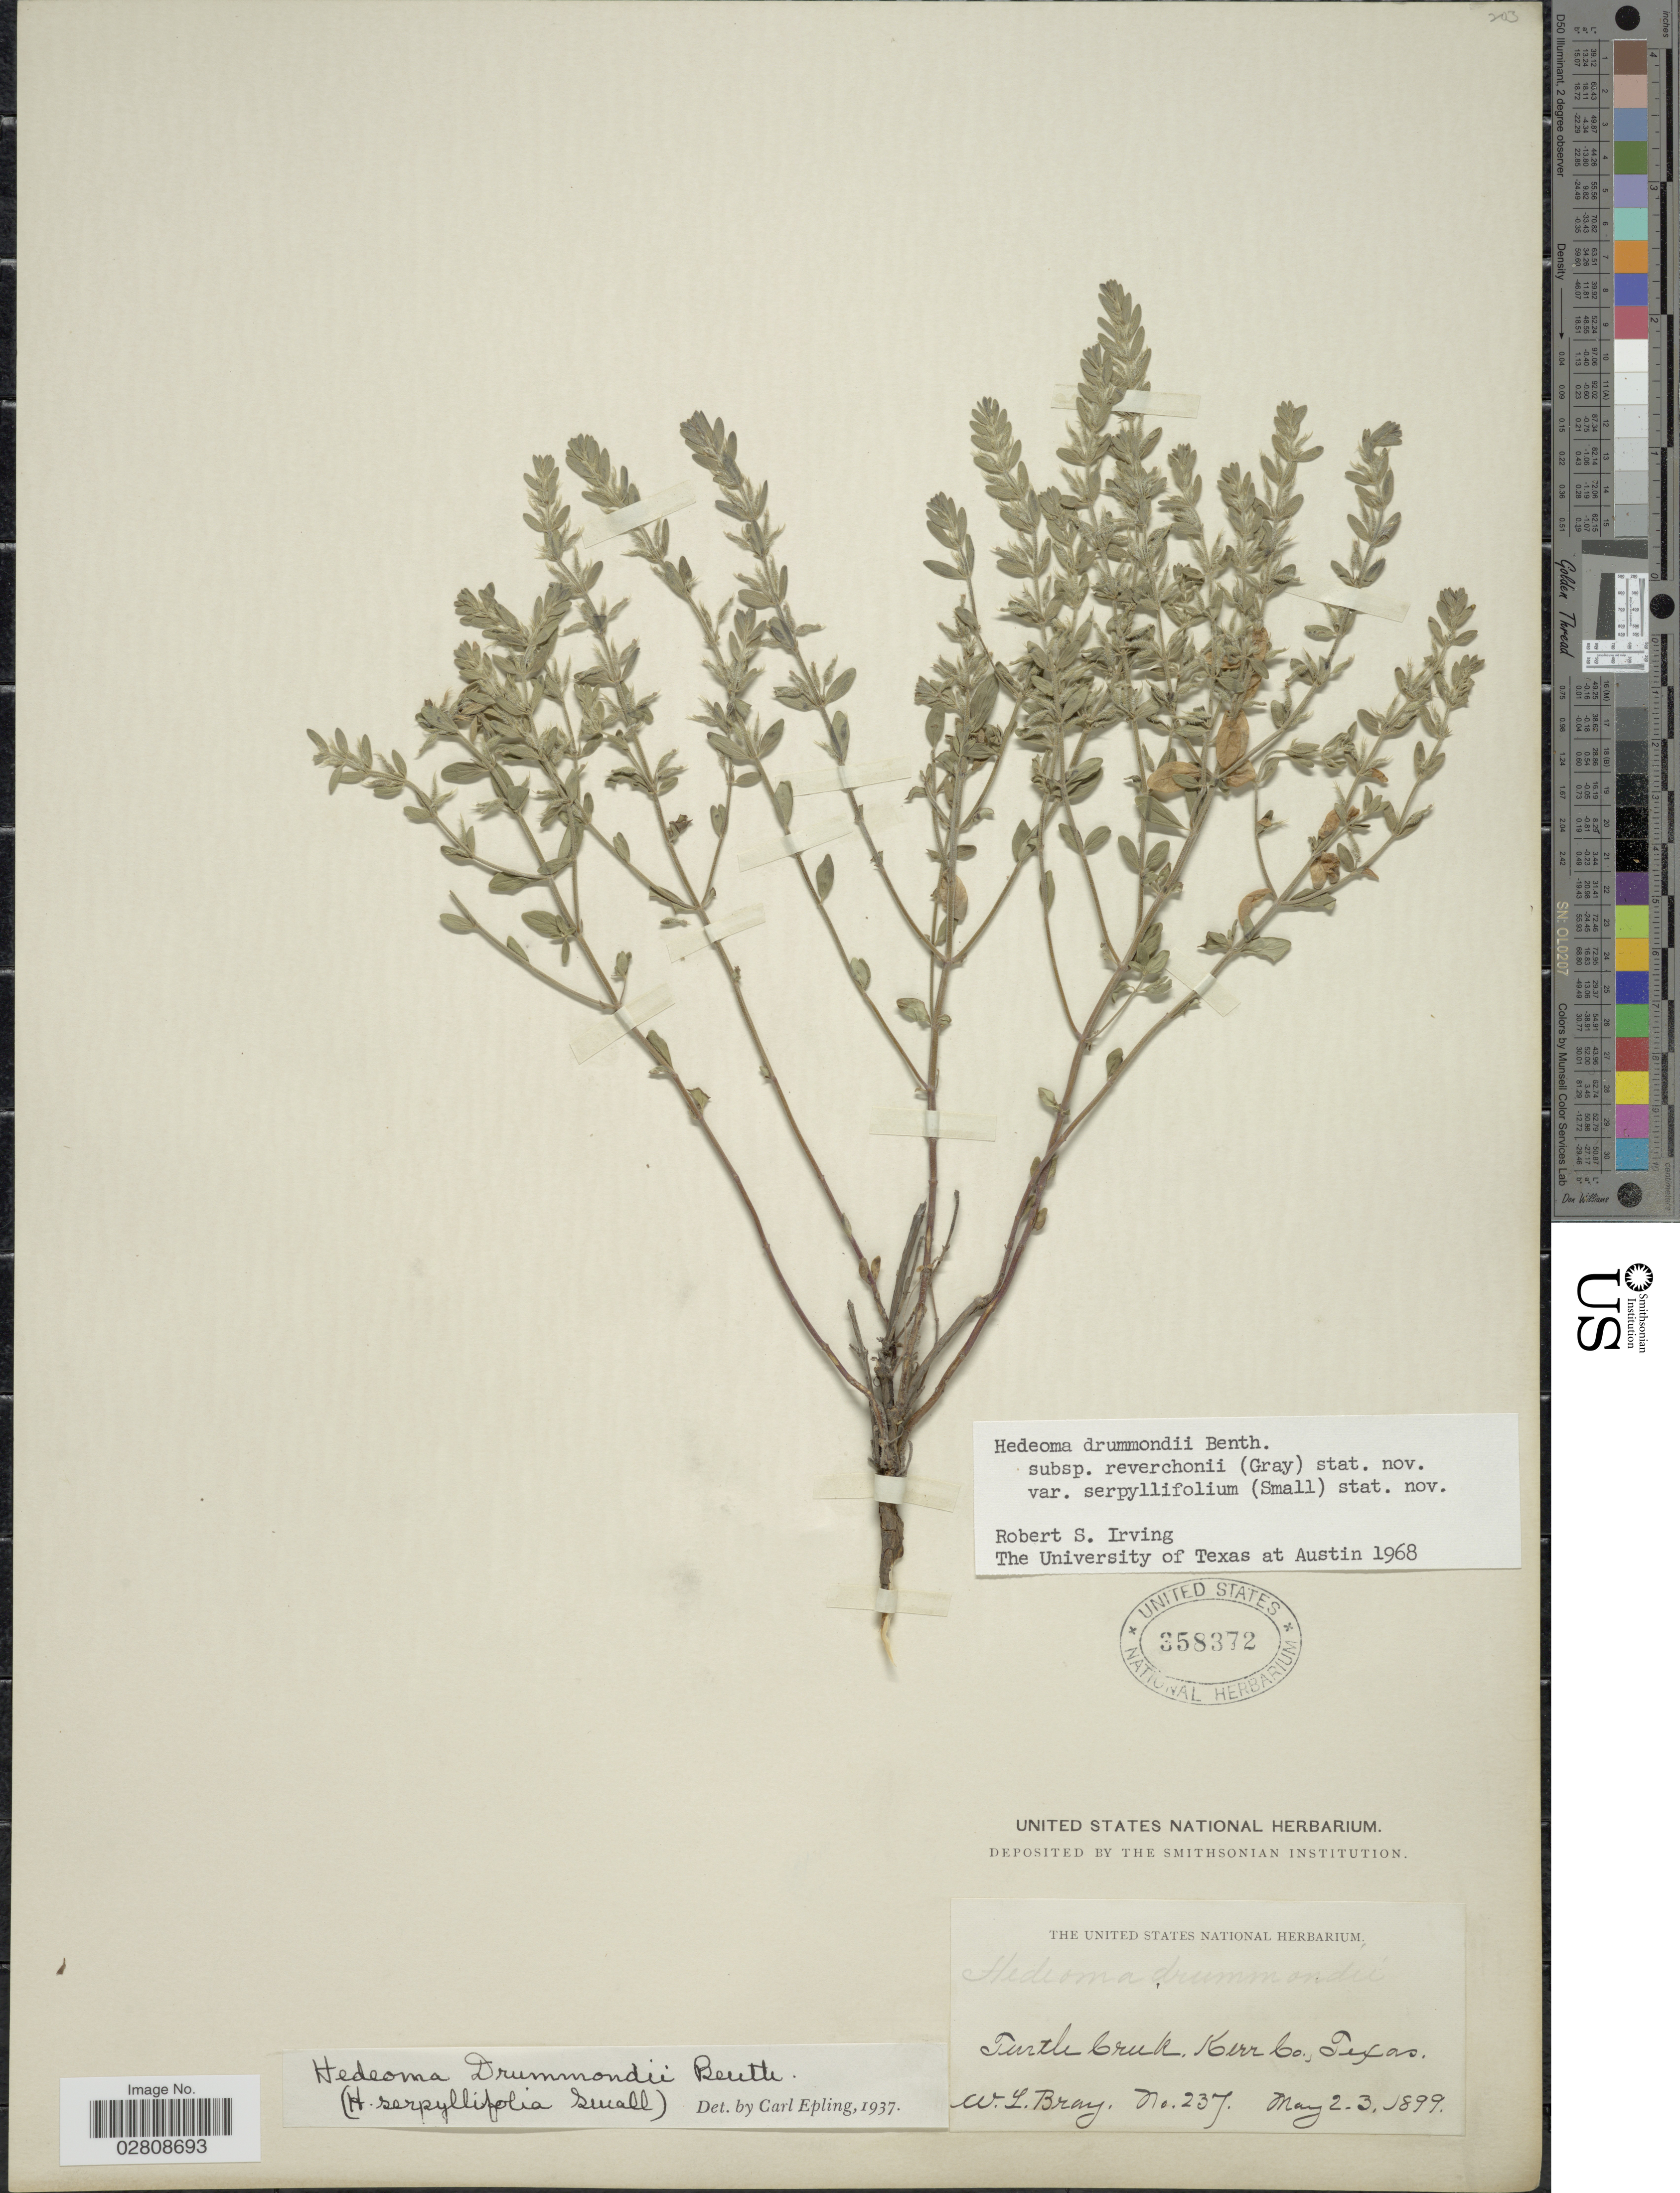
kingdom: Plantae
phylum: Tracheophyta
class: Magnoliopsida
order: Lamiales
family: Lamiaceae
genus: Hedeoma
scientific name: Hedeoma drummondii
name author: Benth.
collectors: W. L. Bray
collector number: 237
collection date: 1899-05-02/1899-05-03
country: United States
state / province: Texas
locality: Turtle Creek, Kerr Co.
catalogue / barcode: US 358372